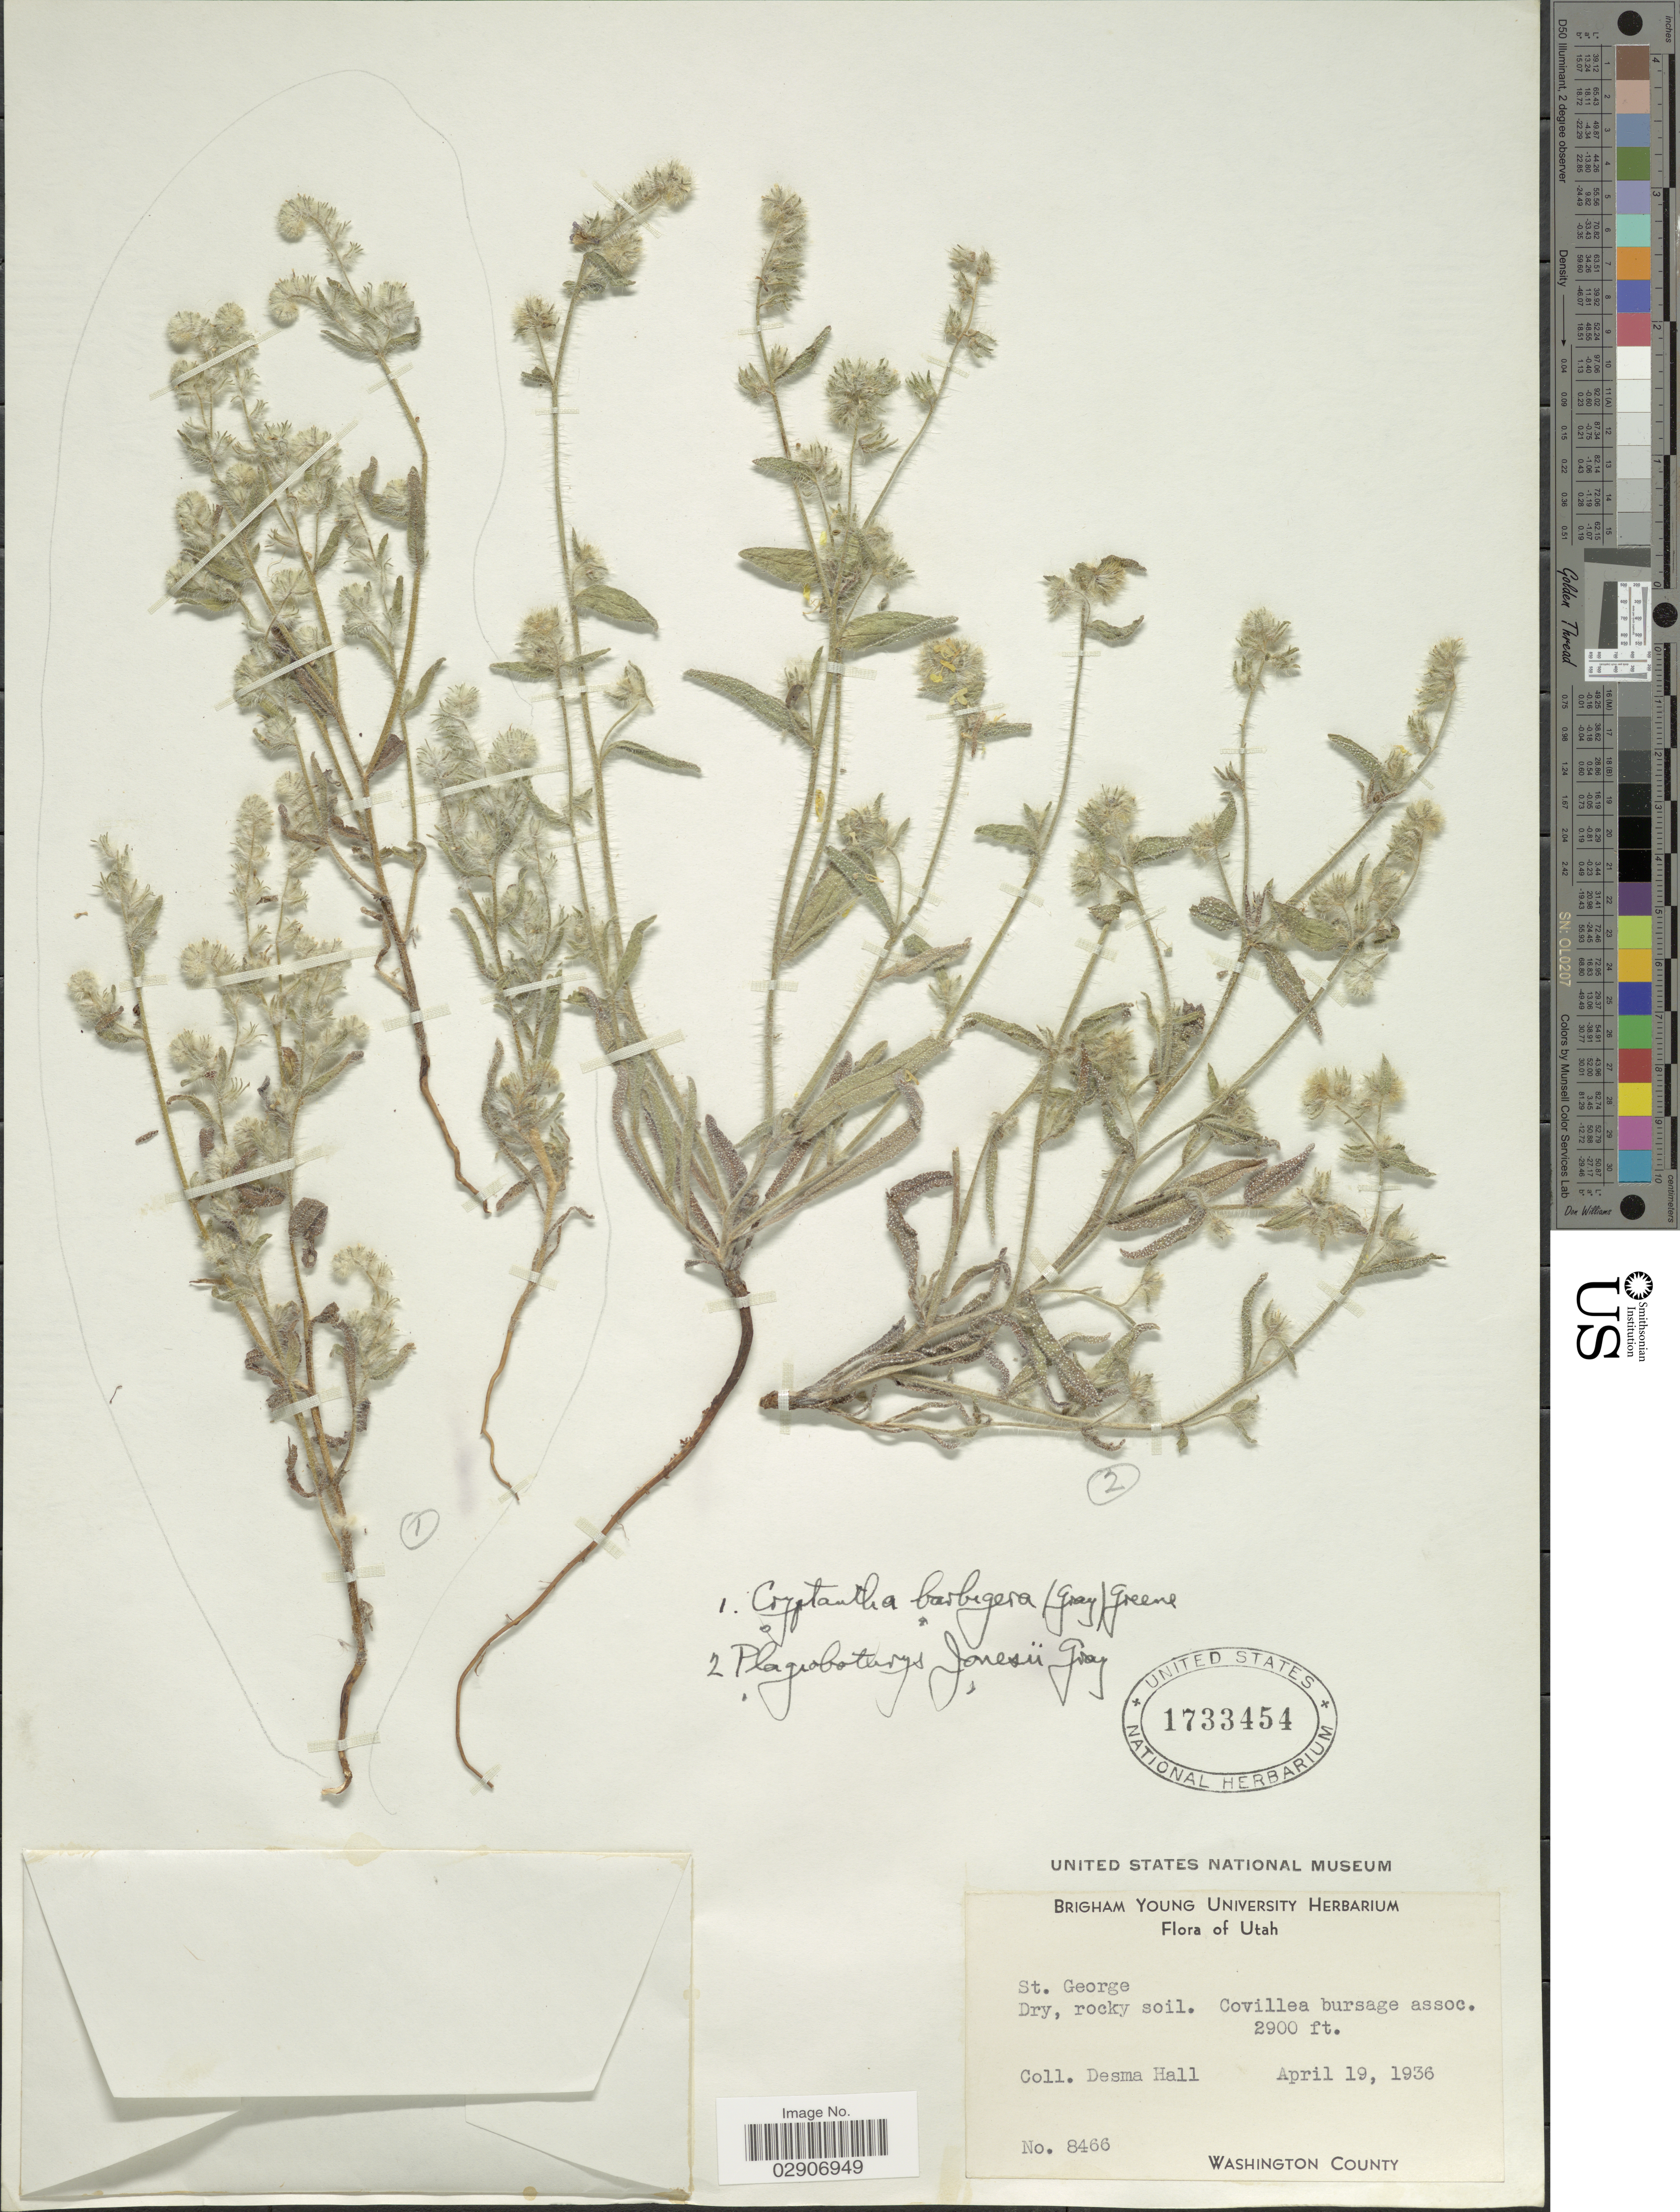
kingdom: Plantae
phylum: Tracheophyta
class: Magnoliopsida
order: Boraginales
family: Boraginaceae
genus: Cryptantha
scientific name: Cryptantha barbigera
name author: (A. Gray) Greene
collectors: D. Hall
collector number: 8466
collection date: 1936-04-19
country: United States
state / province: Utah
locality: St. George. Washington County.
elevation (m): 884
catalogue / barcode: US 1733454